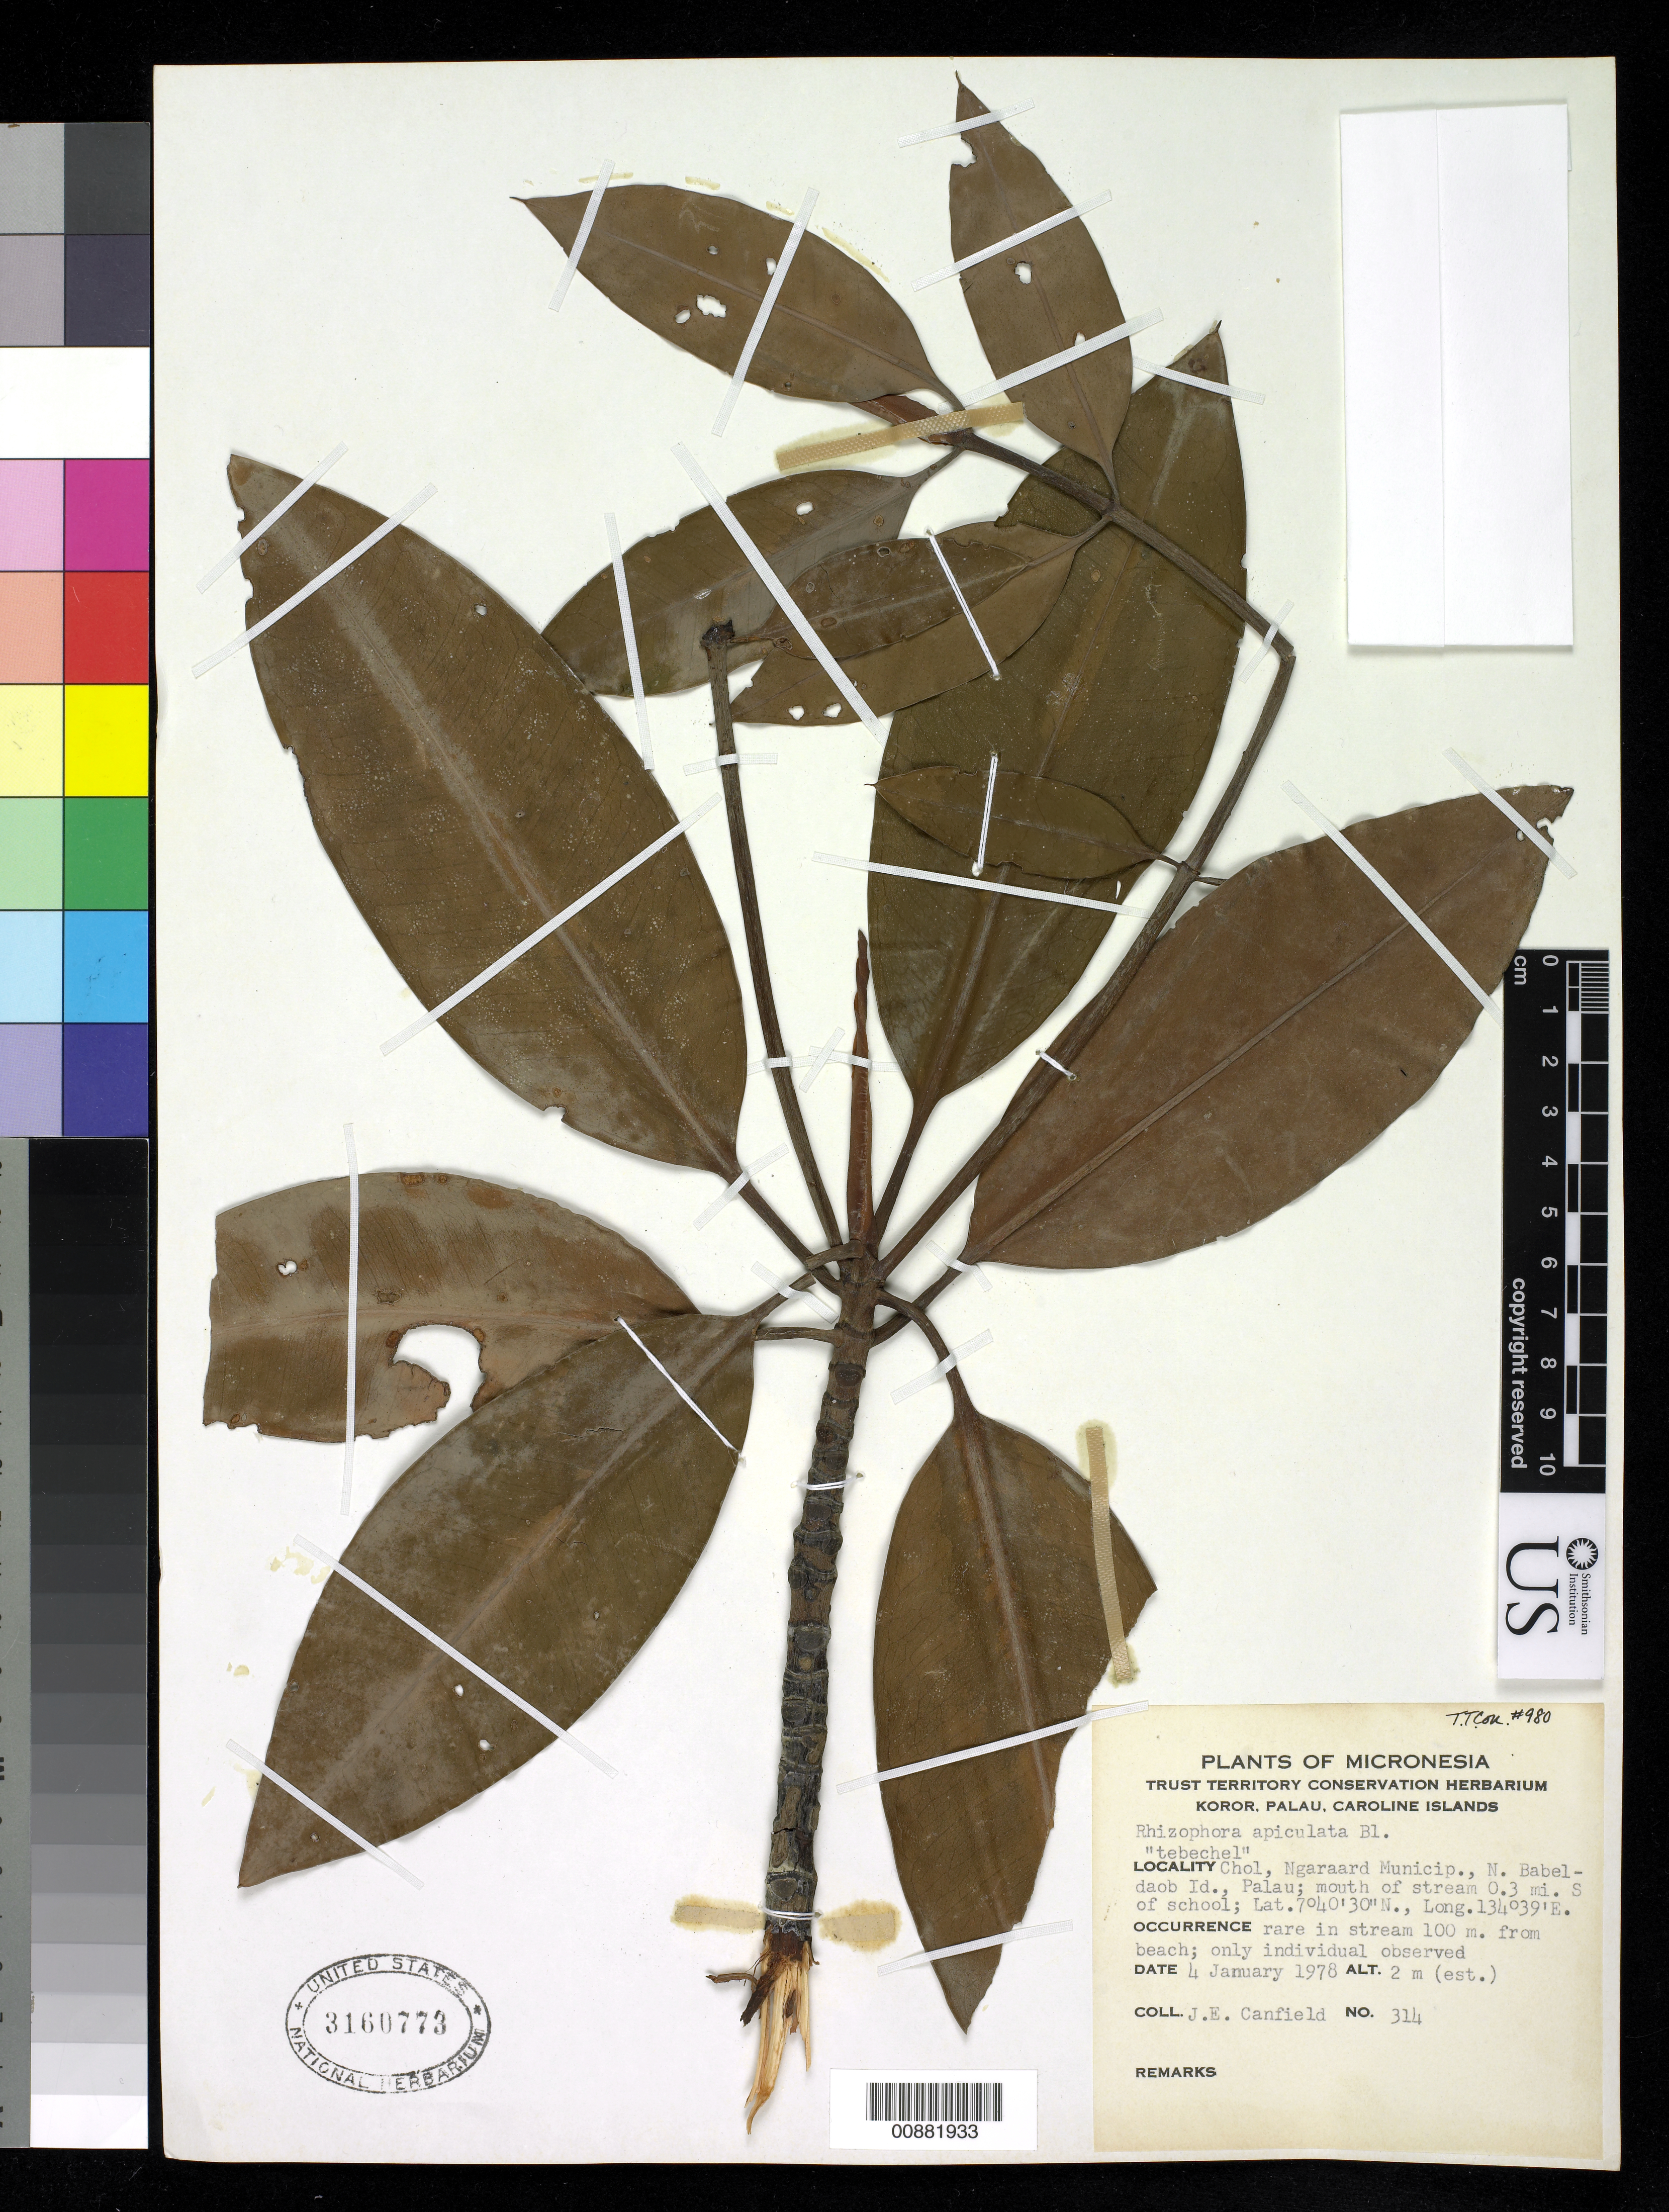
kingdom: Plantae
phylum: Tracheophyta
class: Magnoliopsida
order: Malpighiales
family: Rhizophoraceae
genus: Rhizophora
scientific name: Rhizophora apiculata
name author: Blume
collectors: J. E. Canfield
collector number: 314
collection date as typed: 04 Jan 1978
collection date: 1978-01-04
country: Palau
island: Babeldaob [Babelthuap]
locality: Chol, Ngaraard Municip., N. Babeldaob Id., Palau; mouth of streeam 0.3 mi. S. of school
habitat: rare in stream 100 m. from beach; only individual observed.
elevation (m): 2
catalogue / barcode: US 3160773